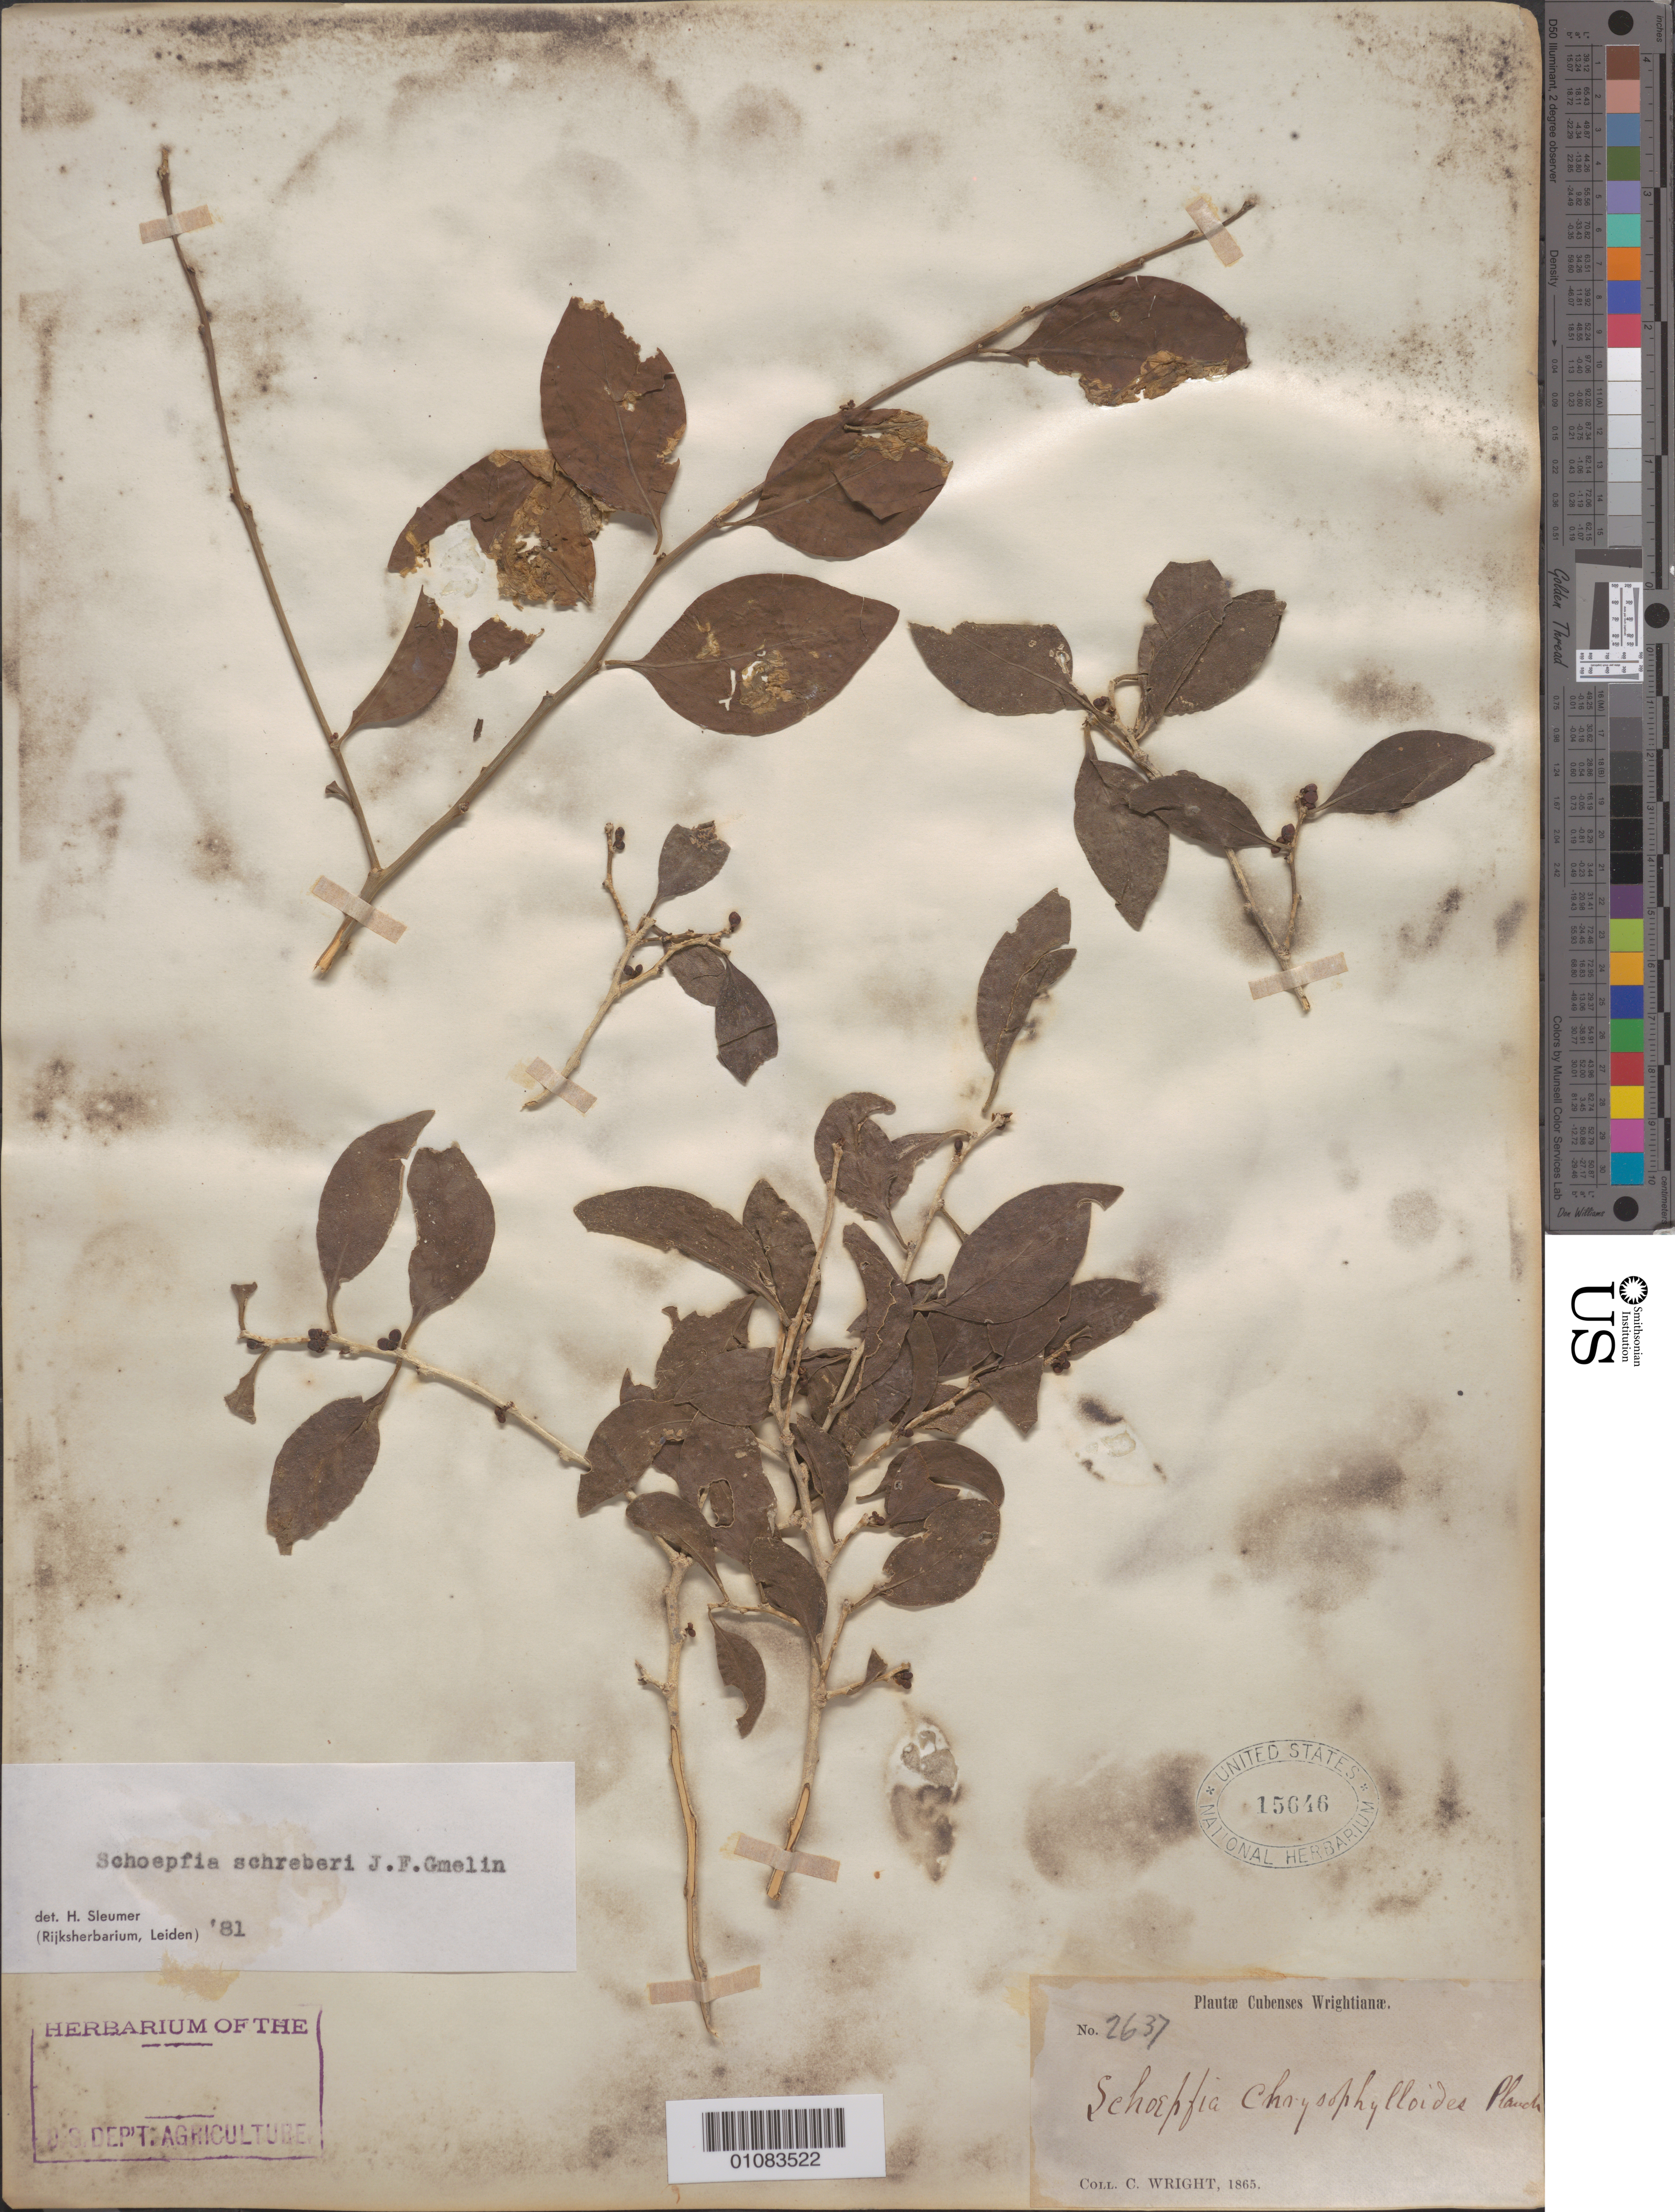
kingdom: Plantae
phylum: Tracheophyta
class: Magnoliopsida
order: Santalales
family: Schoepfiaceae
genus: Schoepfia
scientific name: Schoepfia schreberi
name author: J.F. Gmel.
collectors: C. Wright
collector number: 2637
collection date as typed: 1800 to 1899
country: Cuba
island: Cuba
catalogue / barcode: US 15646